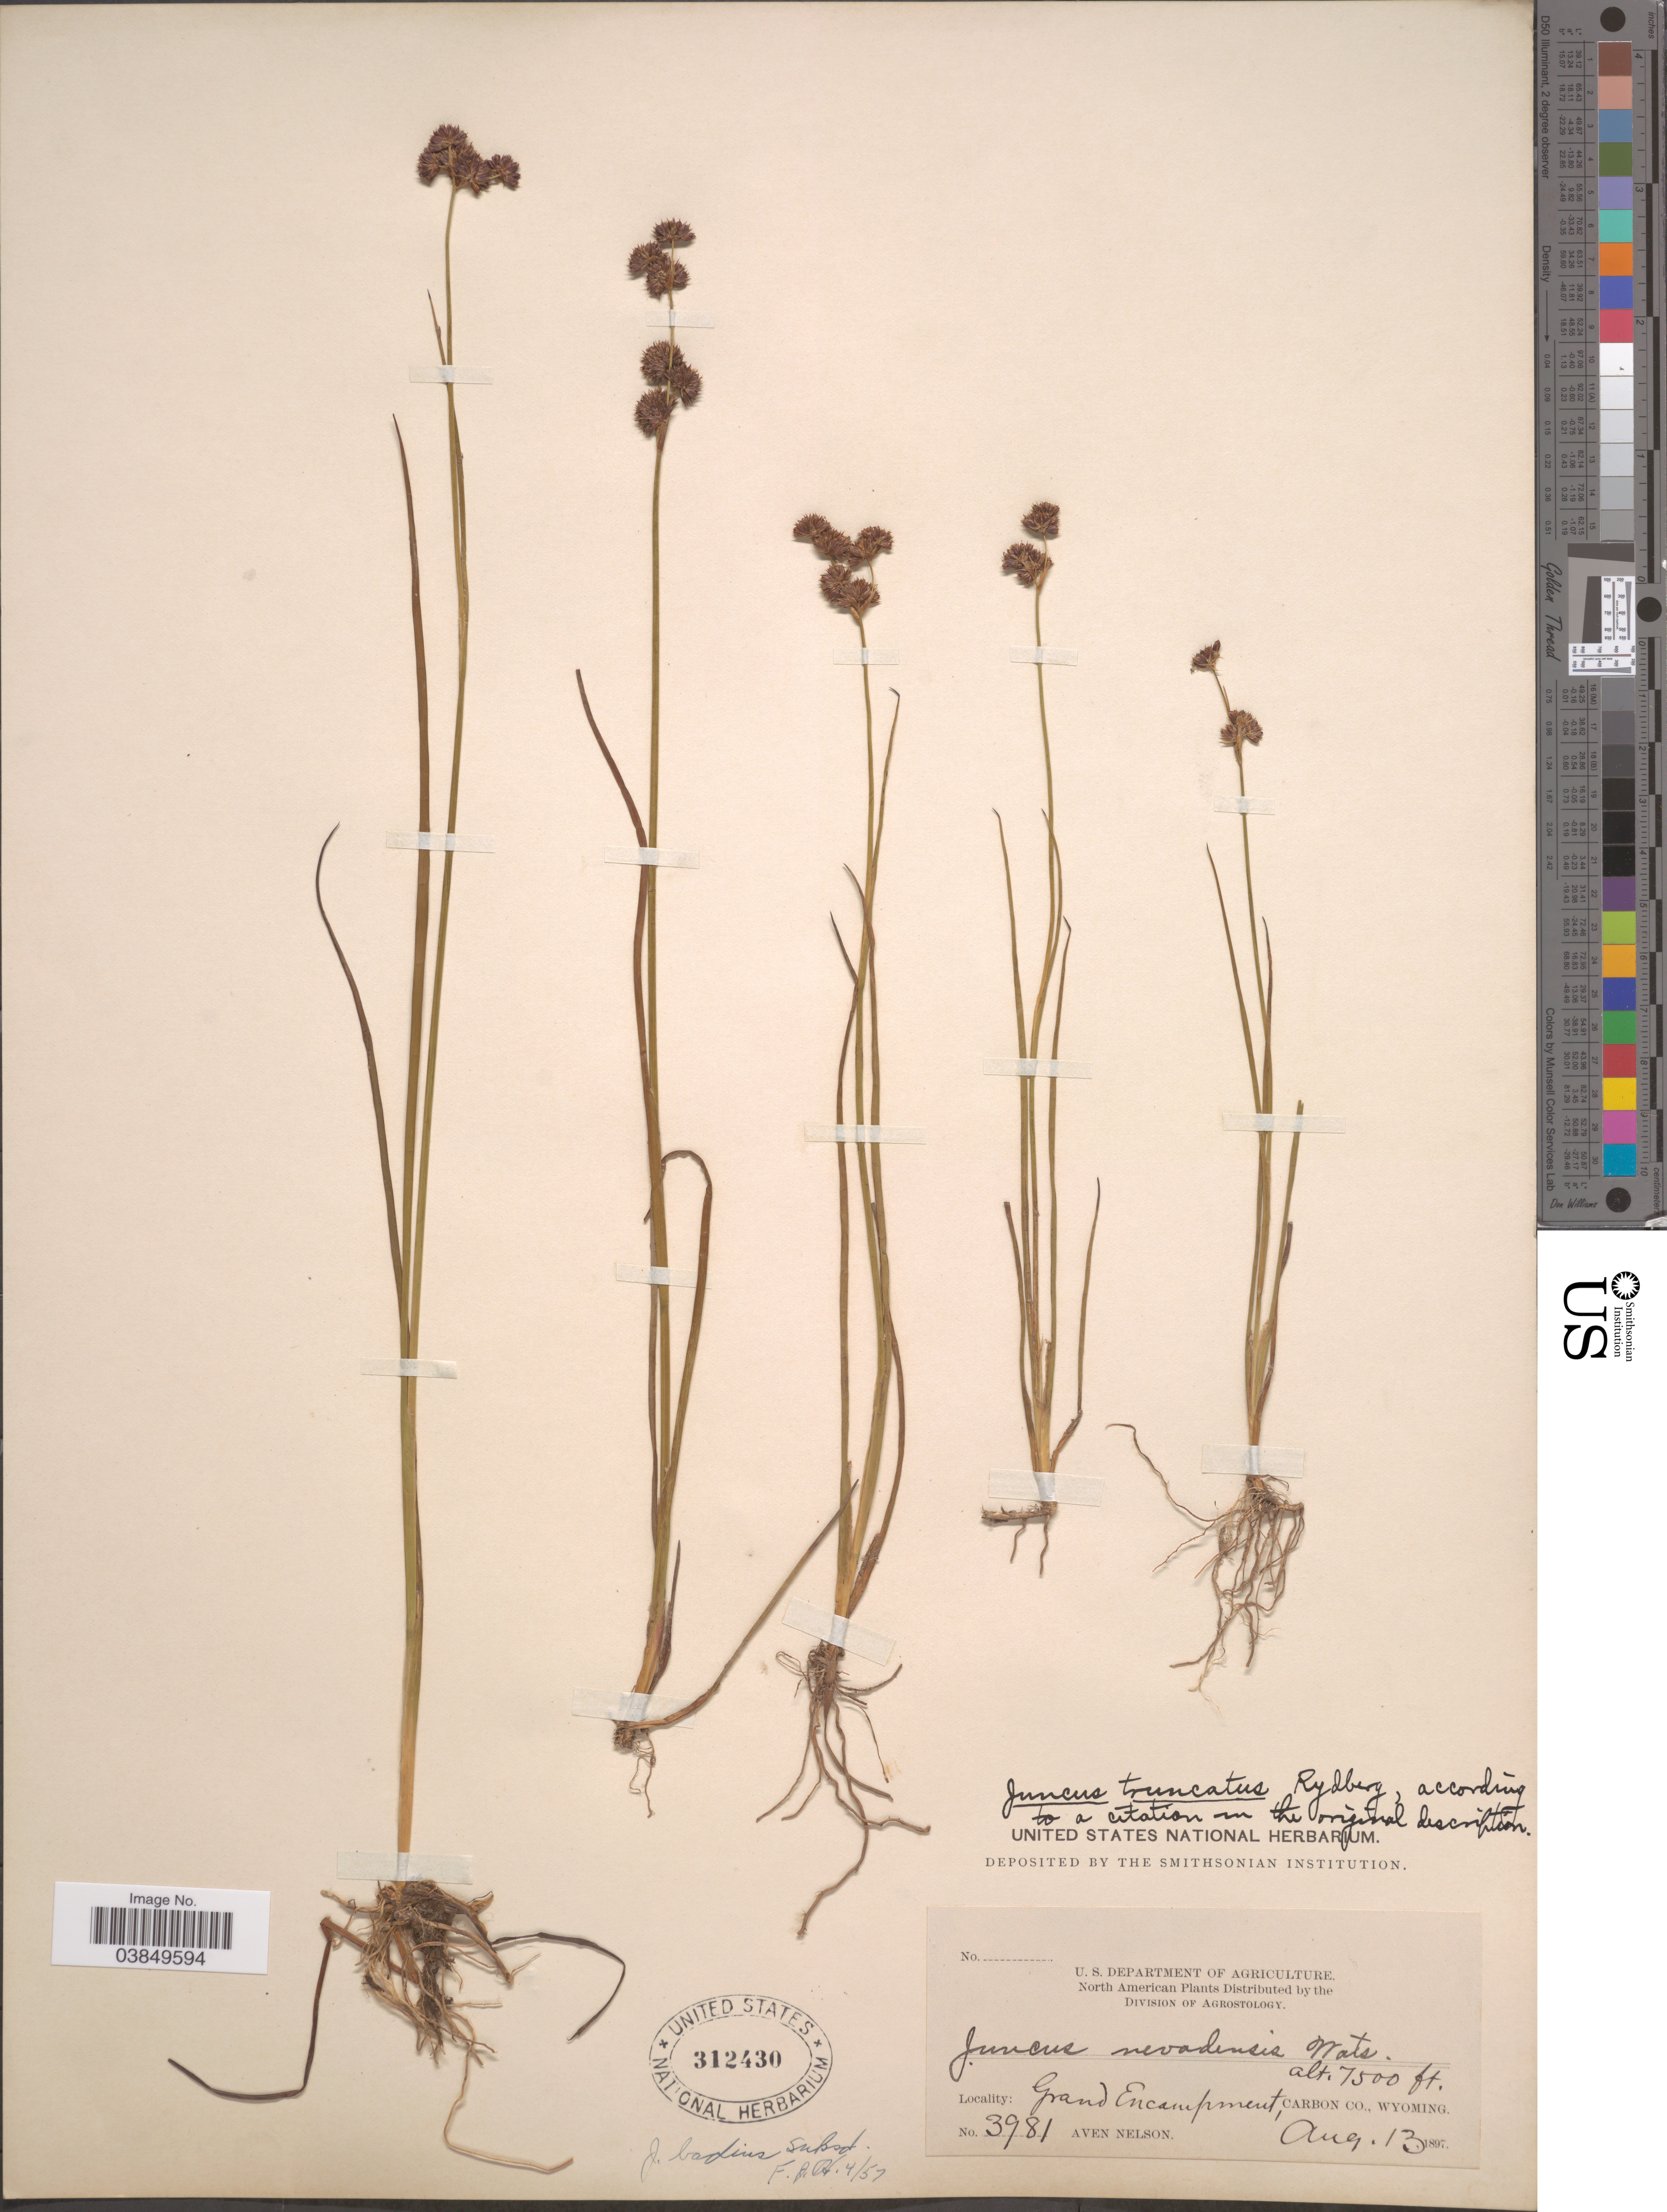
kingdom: Plantae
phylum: Tracheophyta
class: Liliopsida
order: Poales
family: Juncaceae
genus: Juncus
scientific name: Juncus badius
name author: Suksd.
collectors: A. Nelson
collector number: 3981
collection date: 1897-08-13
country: United States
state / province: Wyoming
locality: Grand Encampment, Carbon Co.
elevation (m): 2286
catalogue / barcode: US 312430